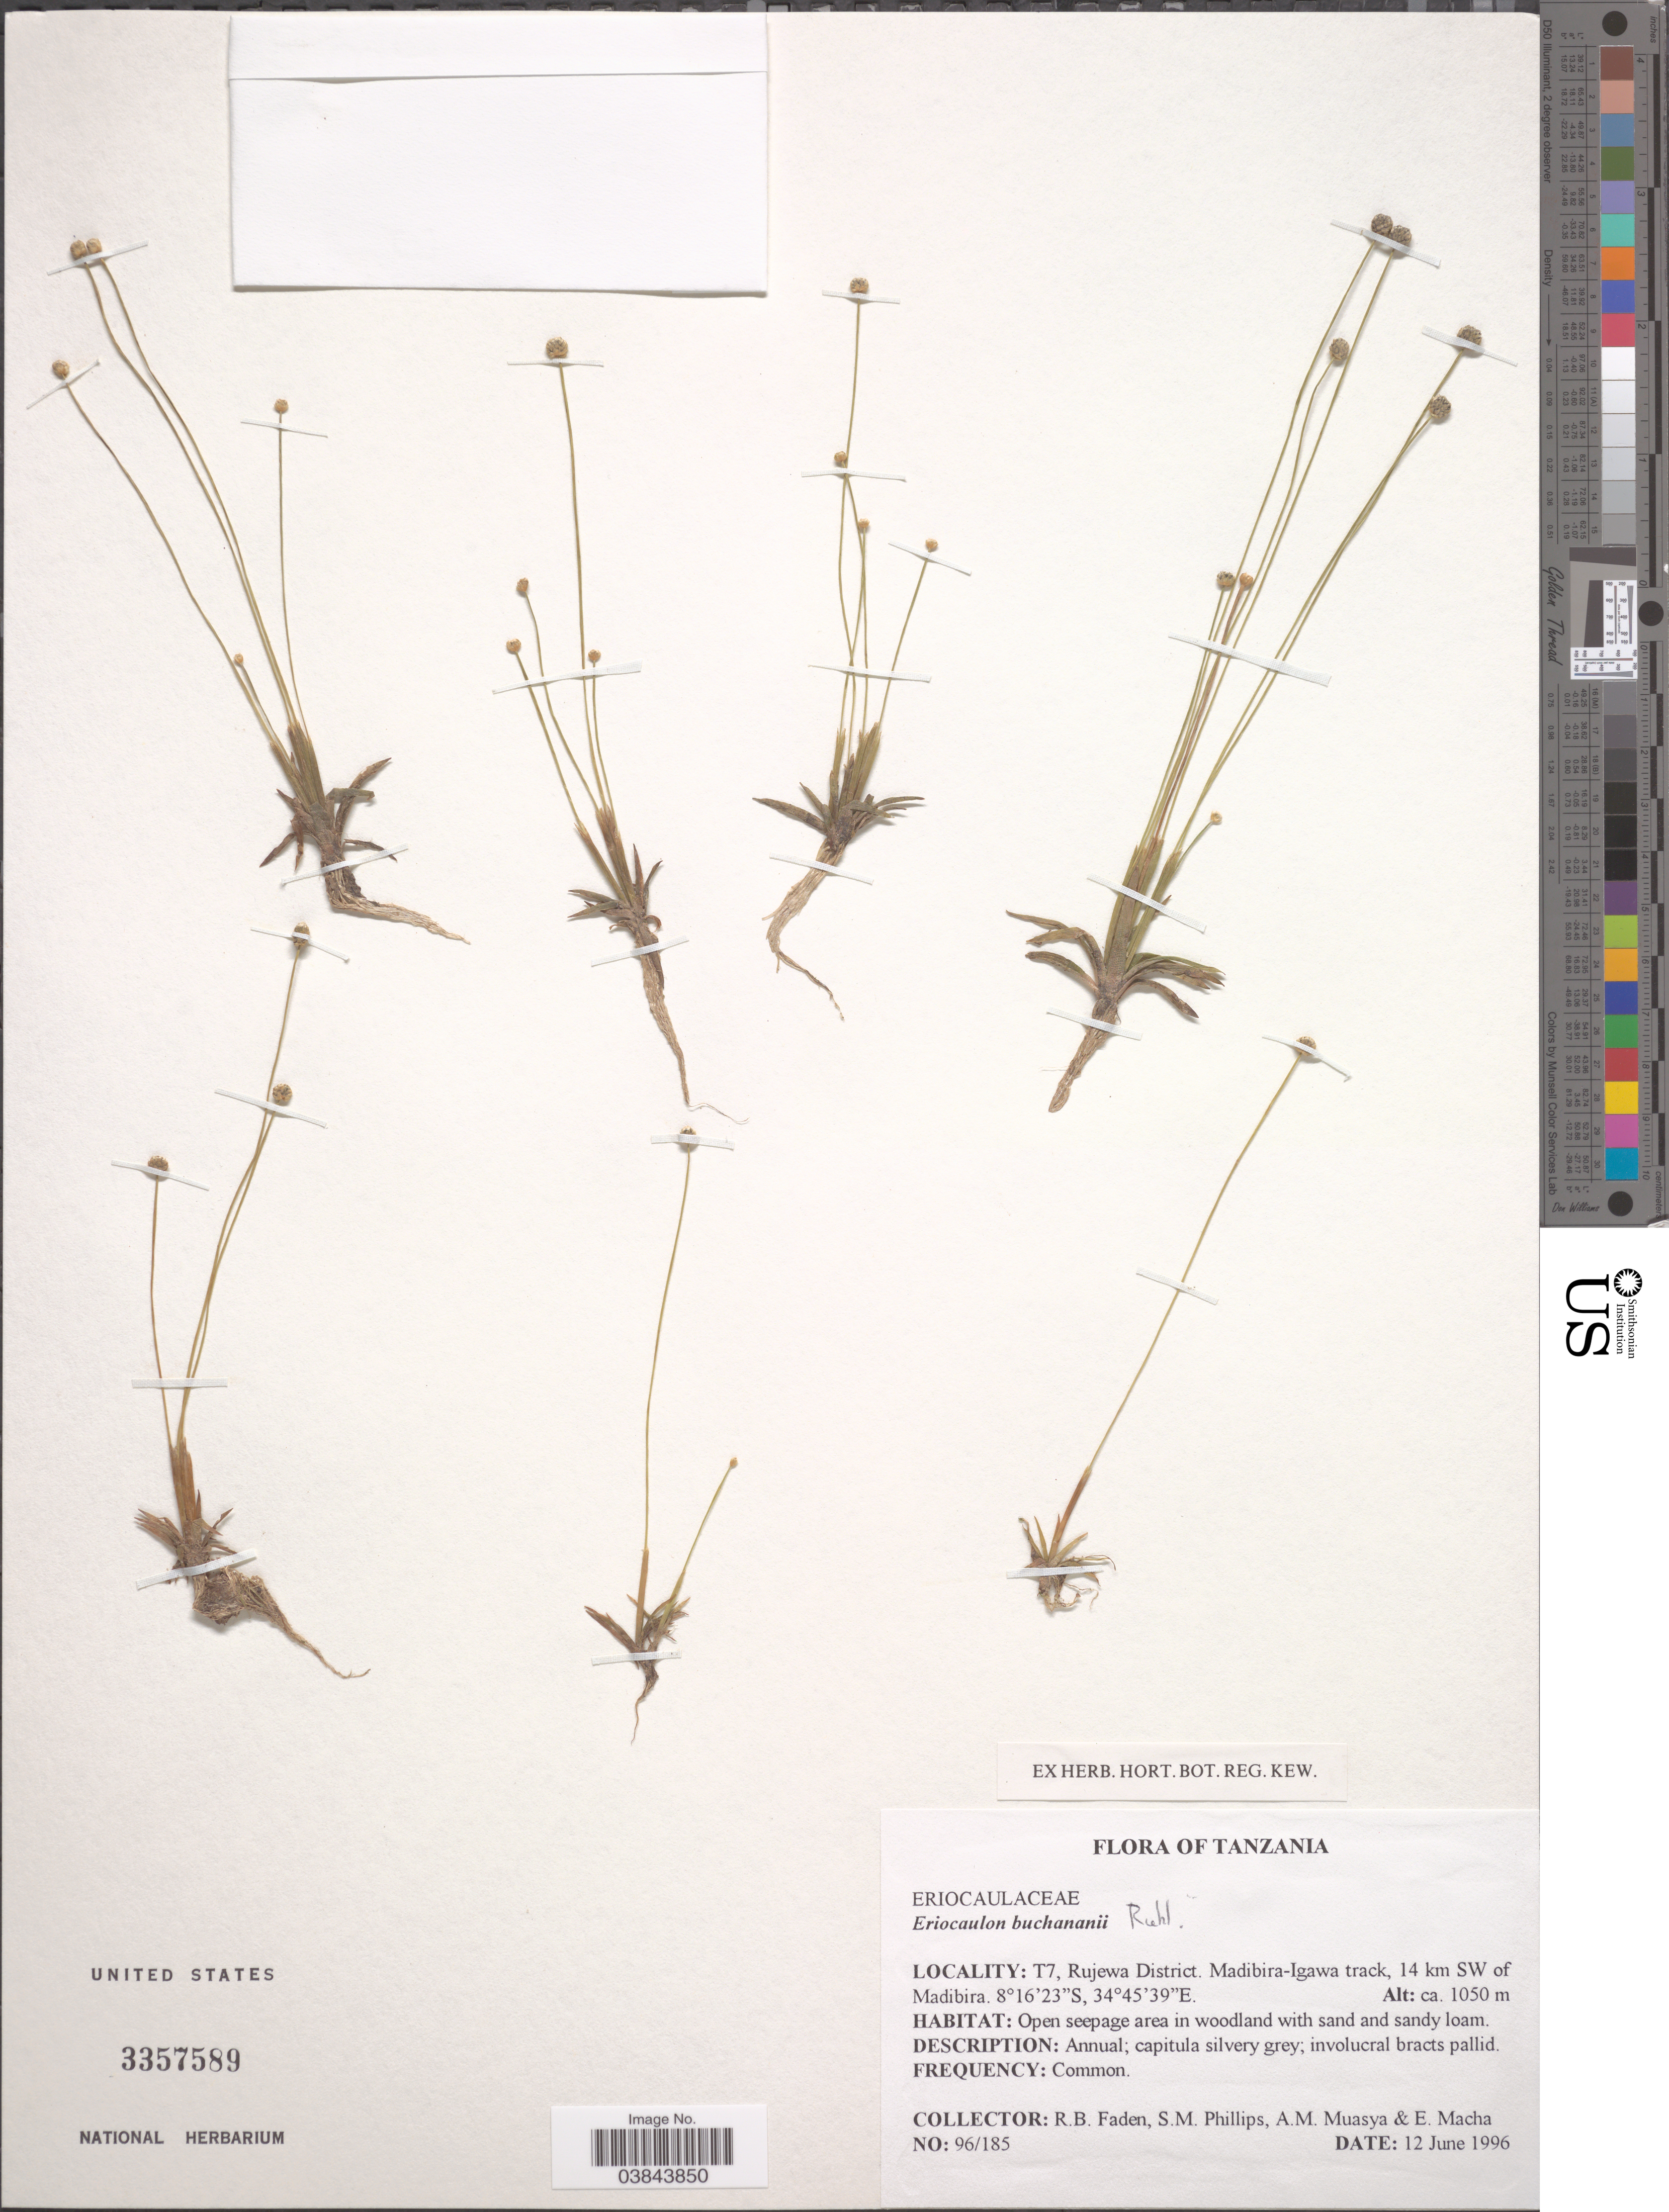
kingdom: Plantae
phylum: Tracheophyta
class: Liliopsida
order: Poales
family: Eriocaulaceae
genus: Eriocaulon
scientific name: Eriocaulon buchananii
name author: Ruhland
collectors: R. B. Faden, S. M. Phillips, A. Muasya & E. Macha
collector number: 96/185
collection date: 1996-06-12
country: Tanzania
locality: T7, Rujewa District, Madibira-Igawa track, 14 km SW of Madibira.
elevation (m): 1050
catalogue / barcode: US 3357589